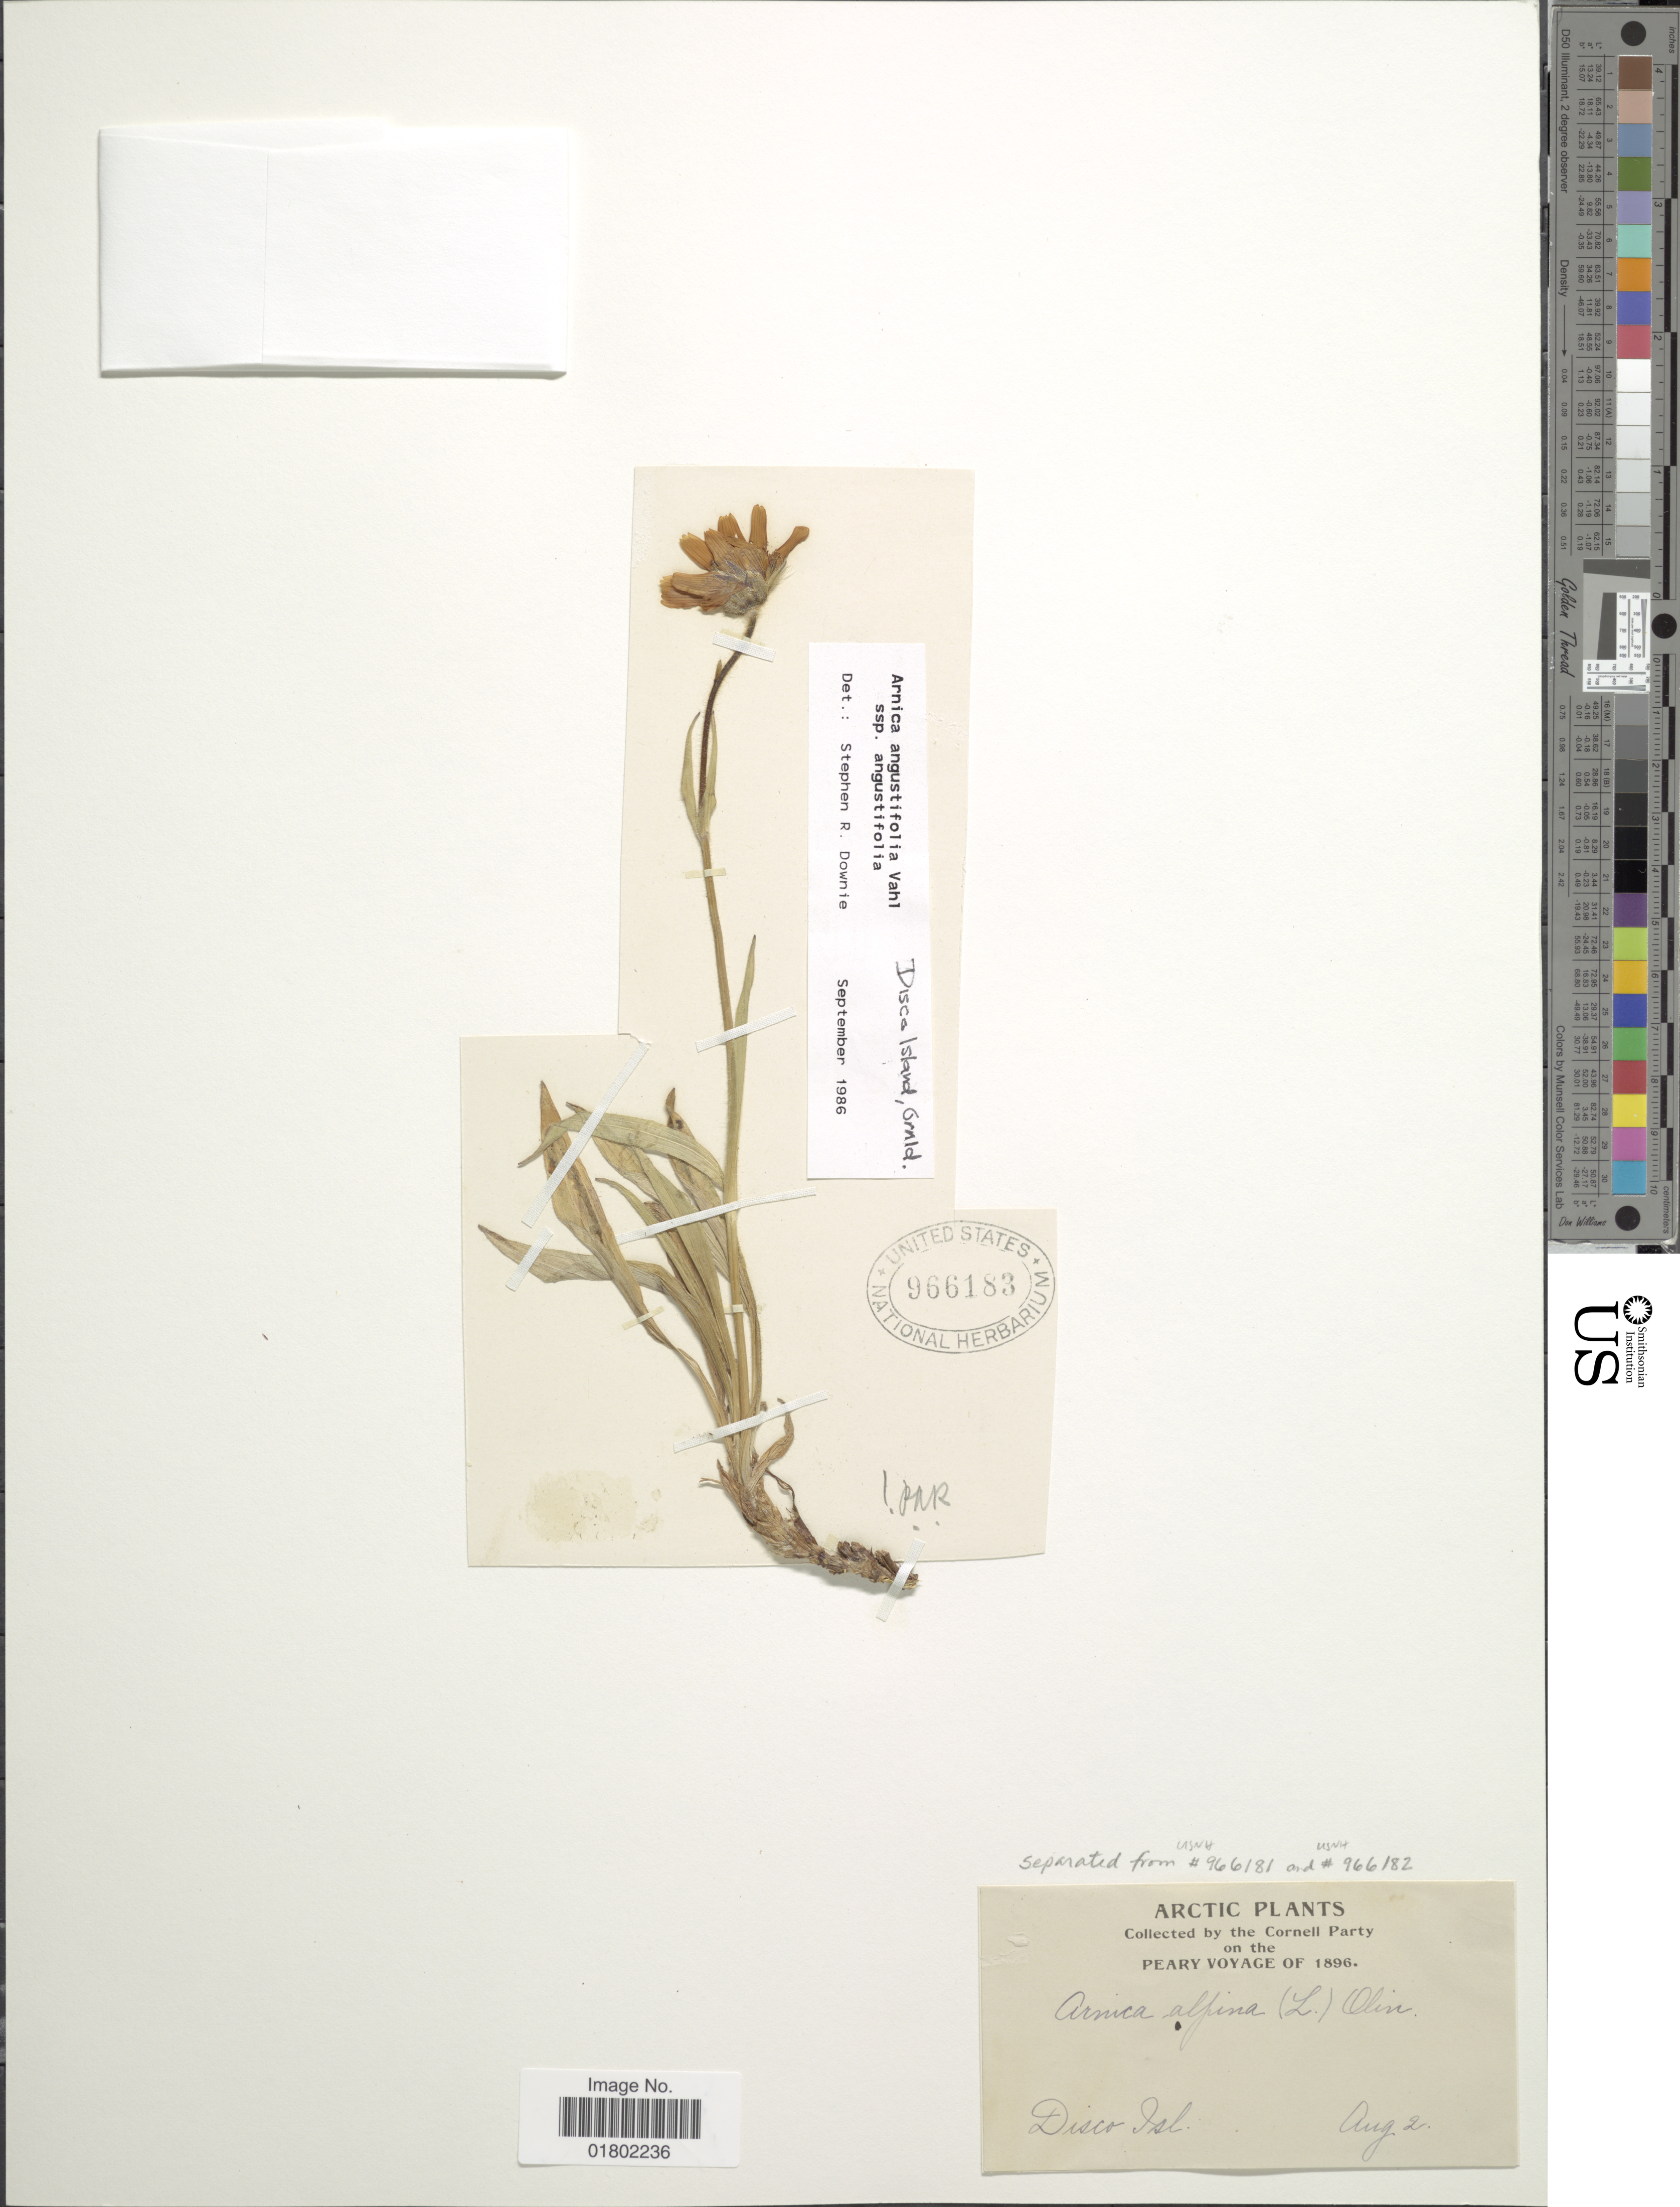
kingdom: Plantae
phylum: Tracheophyta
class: Magnoliopsida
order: Asterales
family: Asteraceae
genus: Arnica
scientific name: Arnica angustifolia subsp. angustifolia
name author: Vahl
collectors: Cornell Party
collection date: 1896-08-02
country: Greenland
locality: Arctic, Peary Voyage, Disco Isl.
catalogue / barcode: US 966183